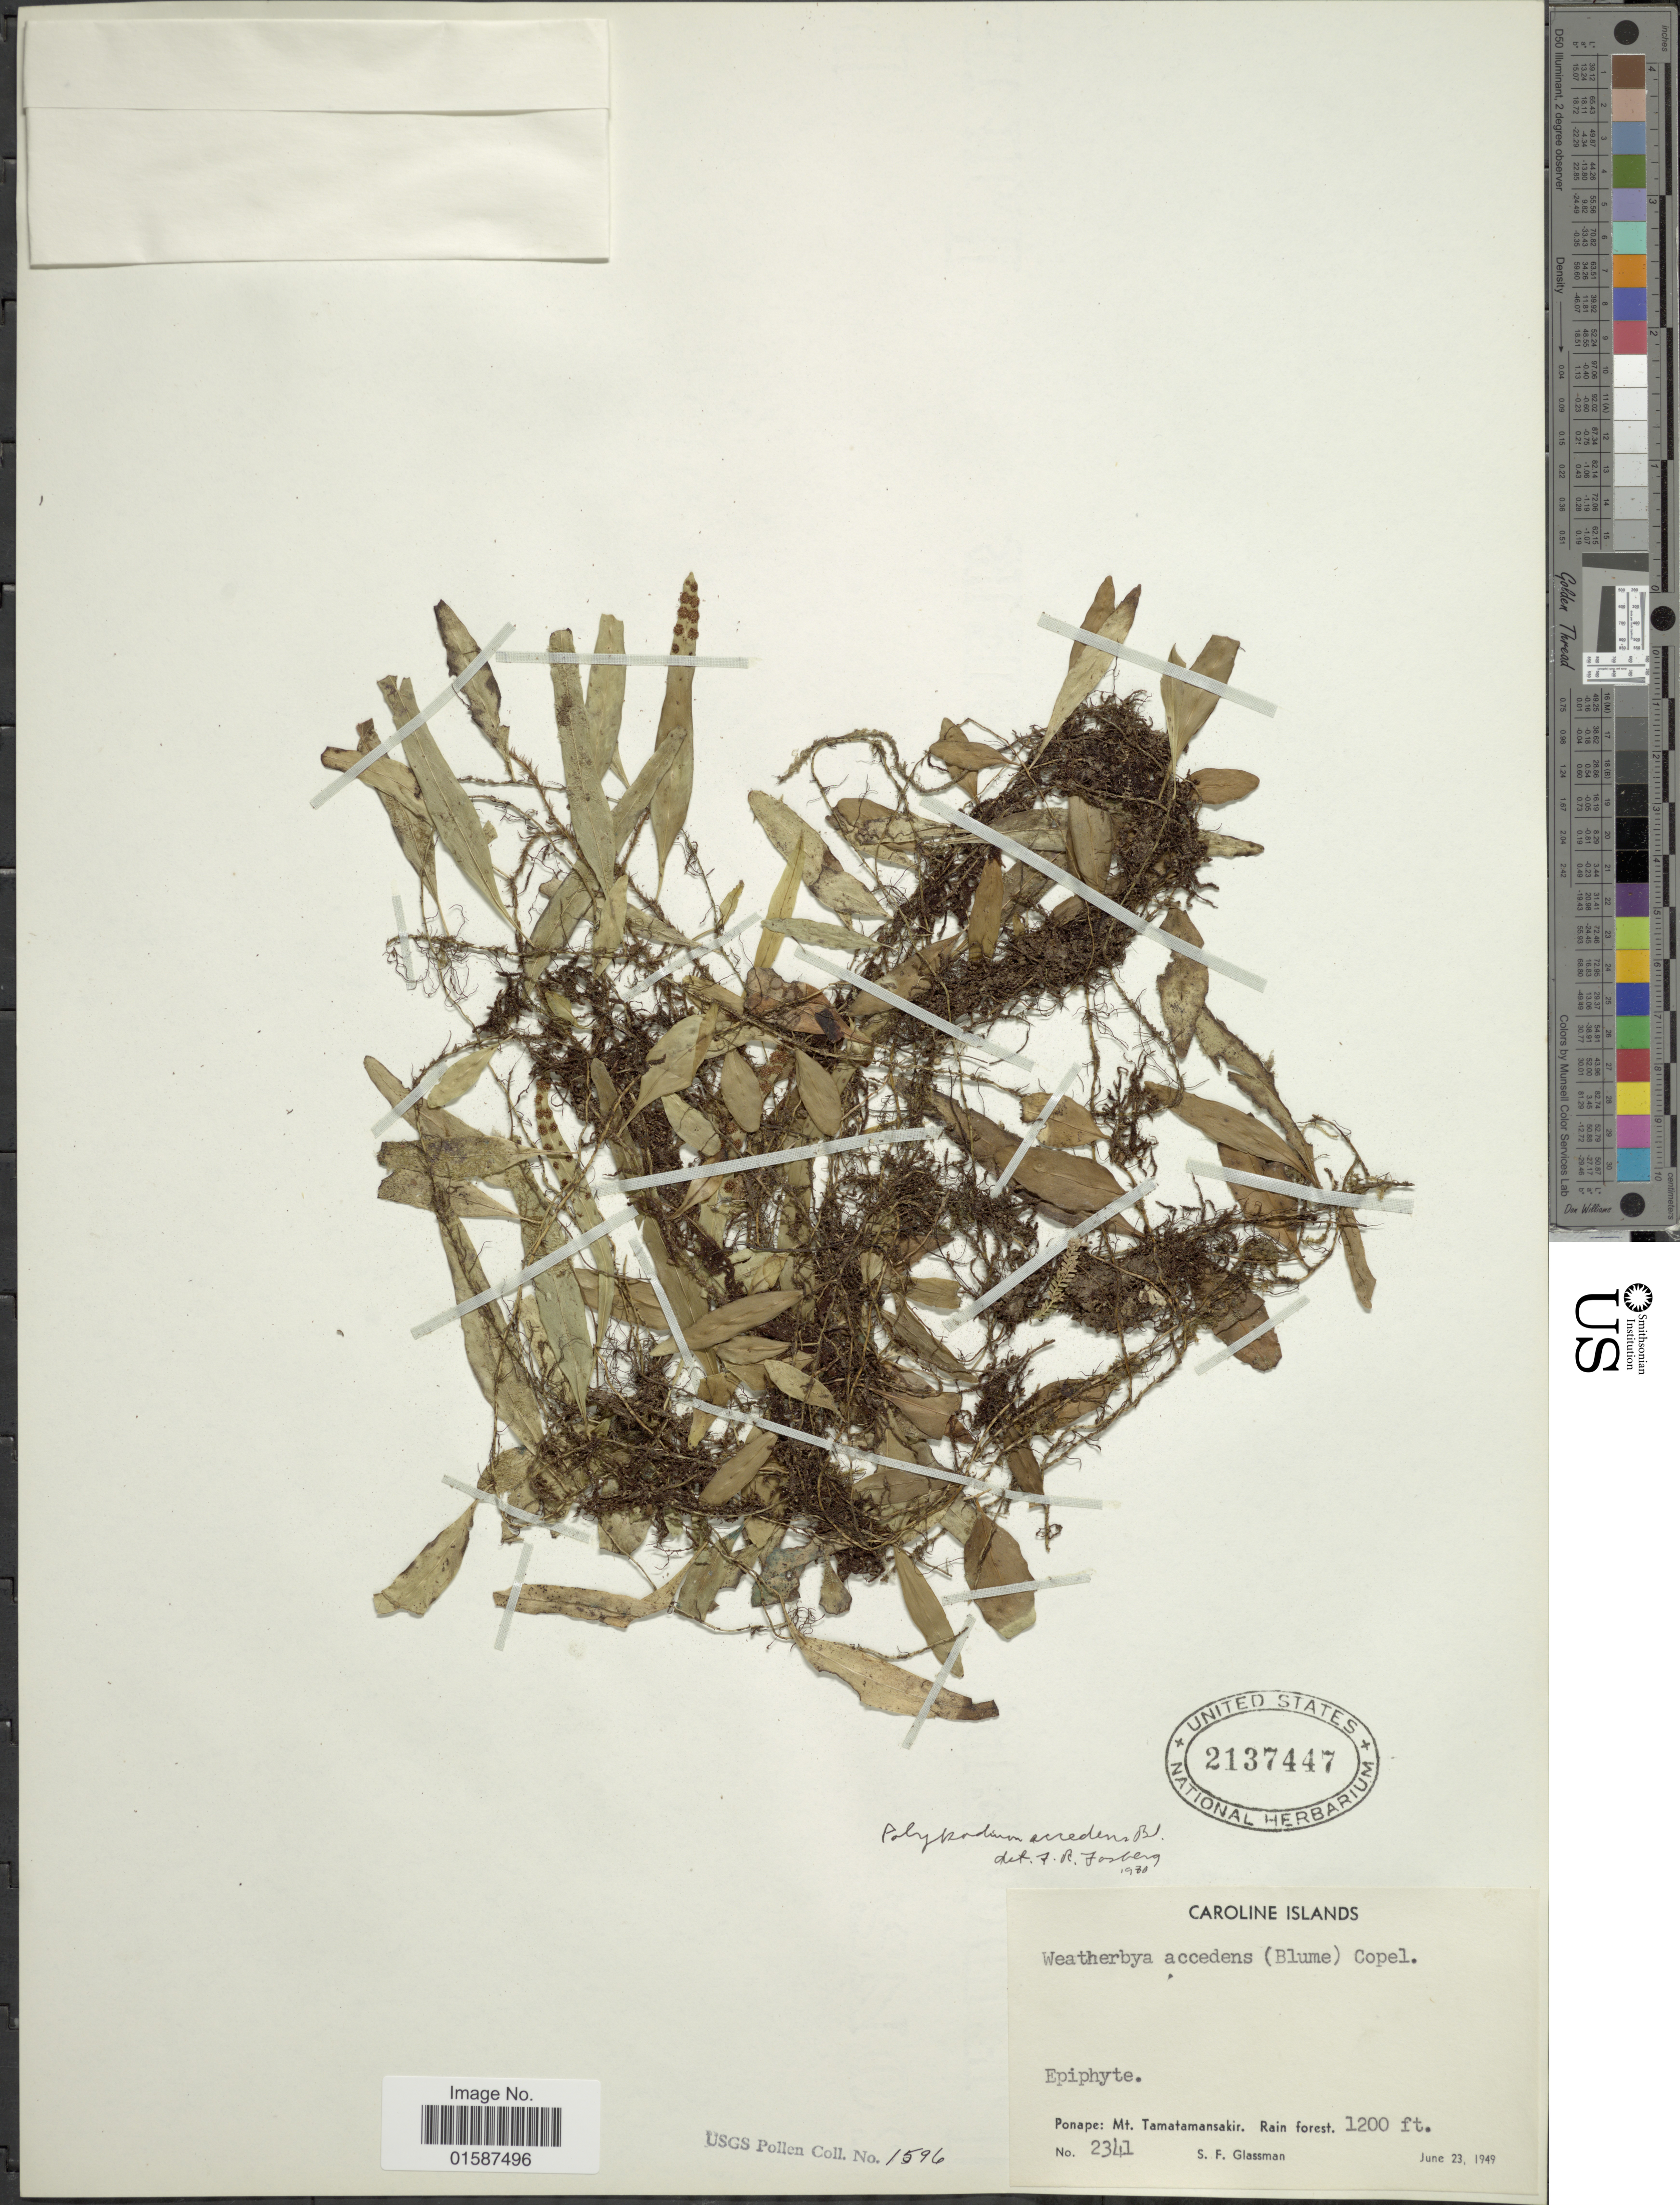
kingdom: Plantae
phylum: Tracheophyta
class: Polypodiopsida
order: Polypodiales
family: Polypodiaceae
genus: Lemmaphyllum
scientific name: Lemmaphyllum accedens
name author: (Blume) Donk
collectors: S. F. Glassman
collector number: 2341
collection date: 1949-06-23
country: Micronesia, Federated States of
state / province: Pohnpei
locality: Caroline Islands, Ponape: Mt. Tamatamansakir, Rain forest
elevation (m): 366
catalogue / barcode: US 2137447